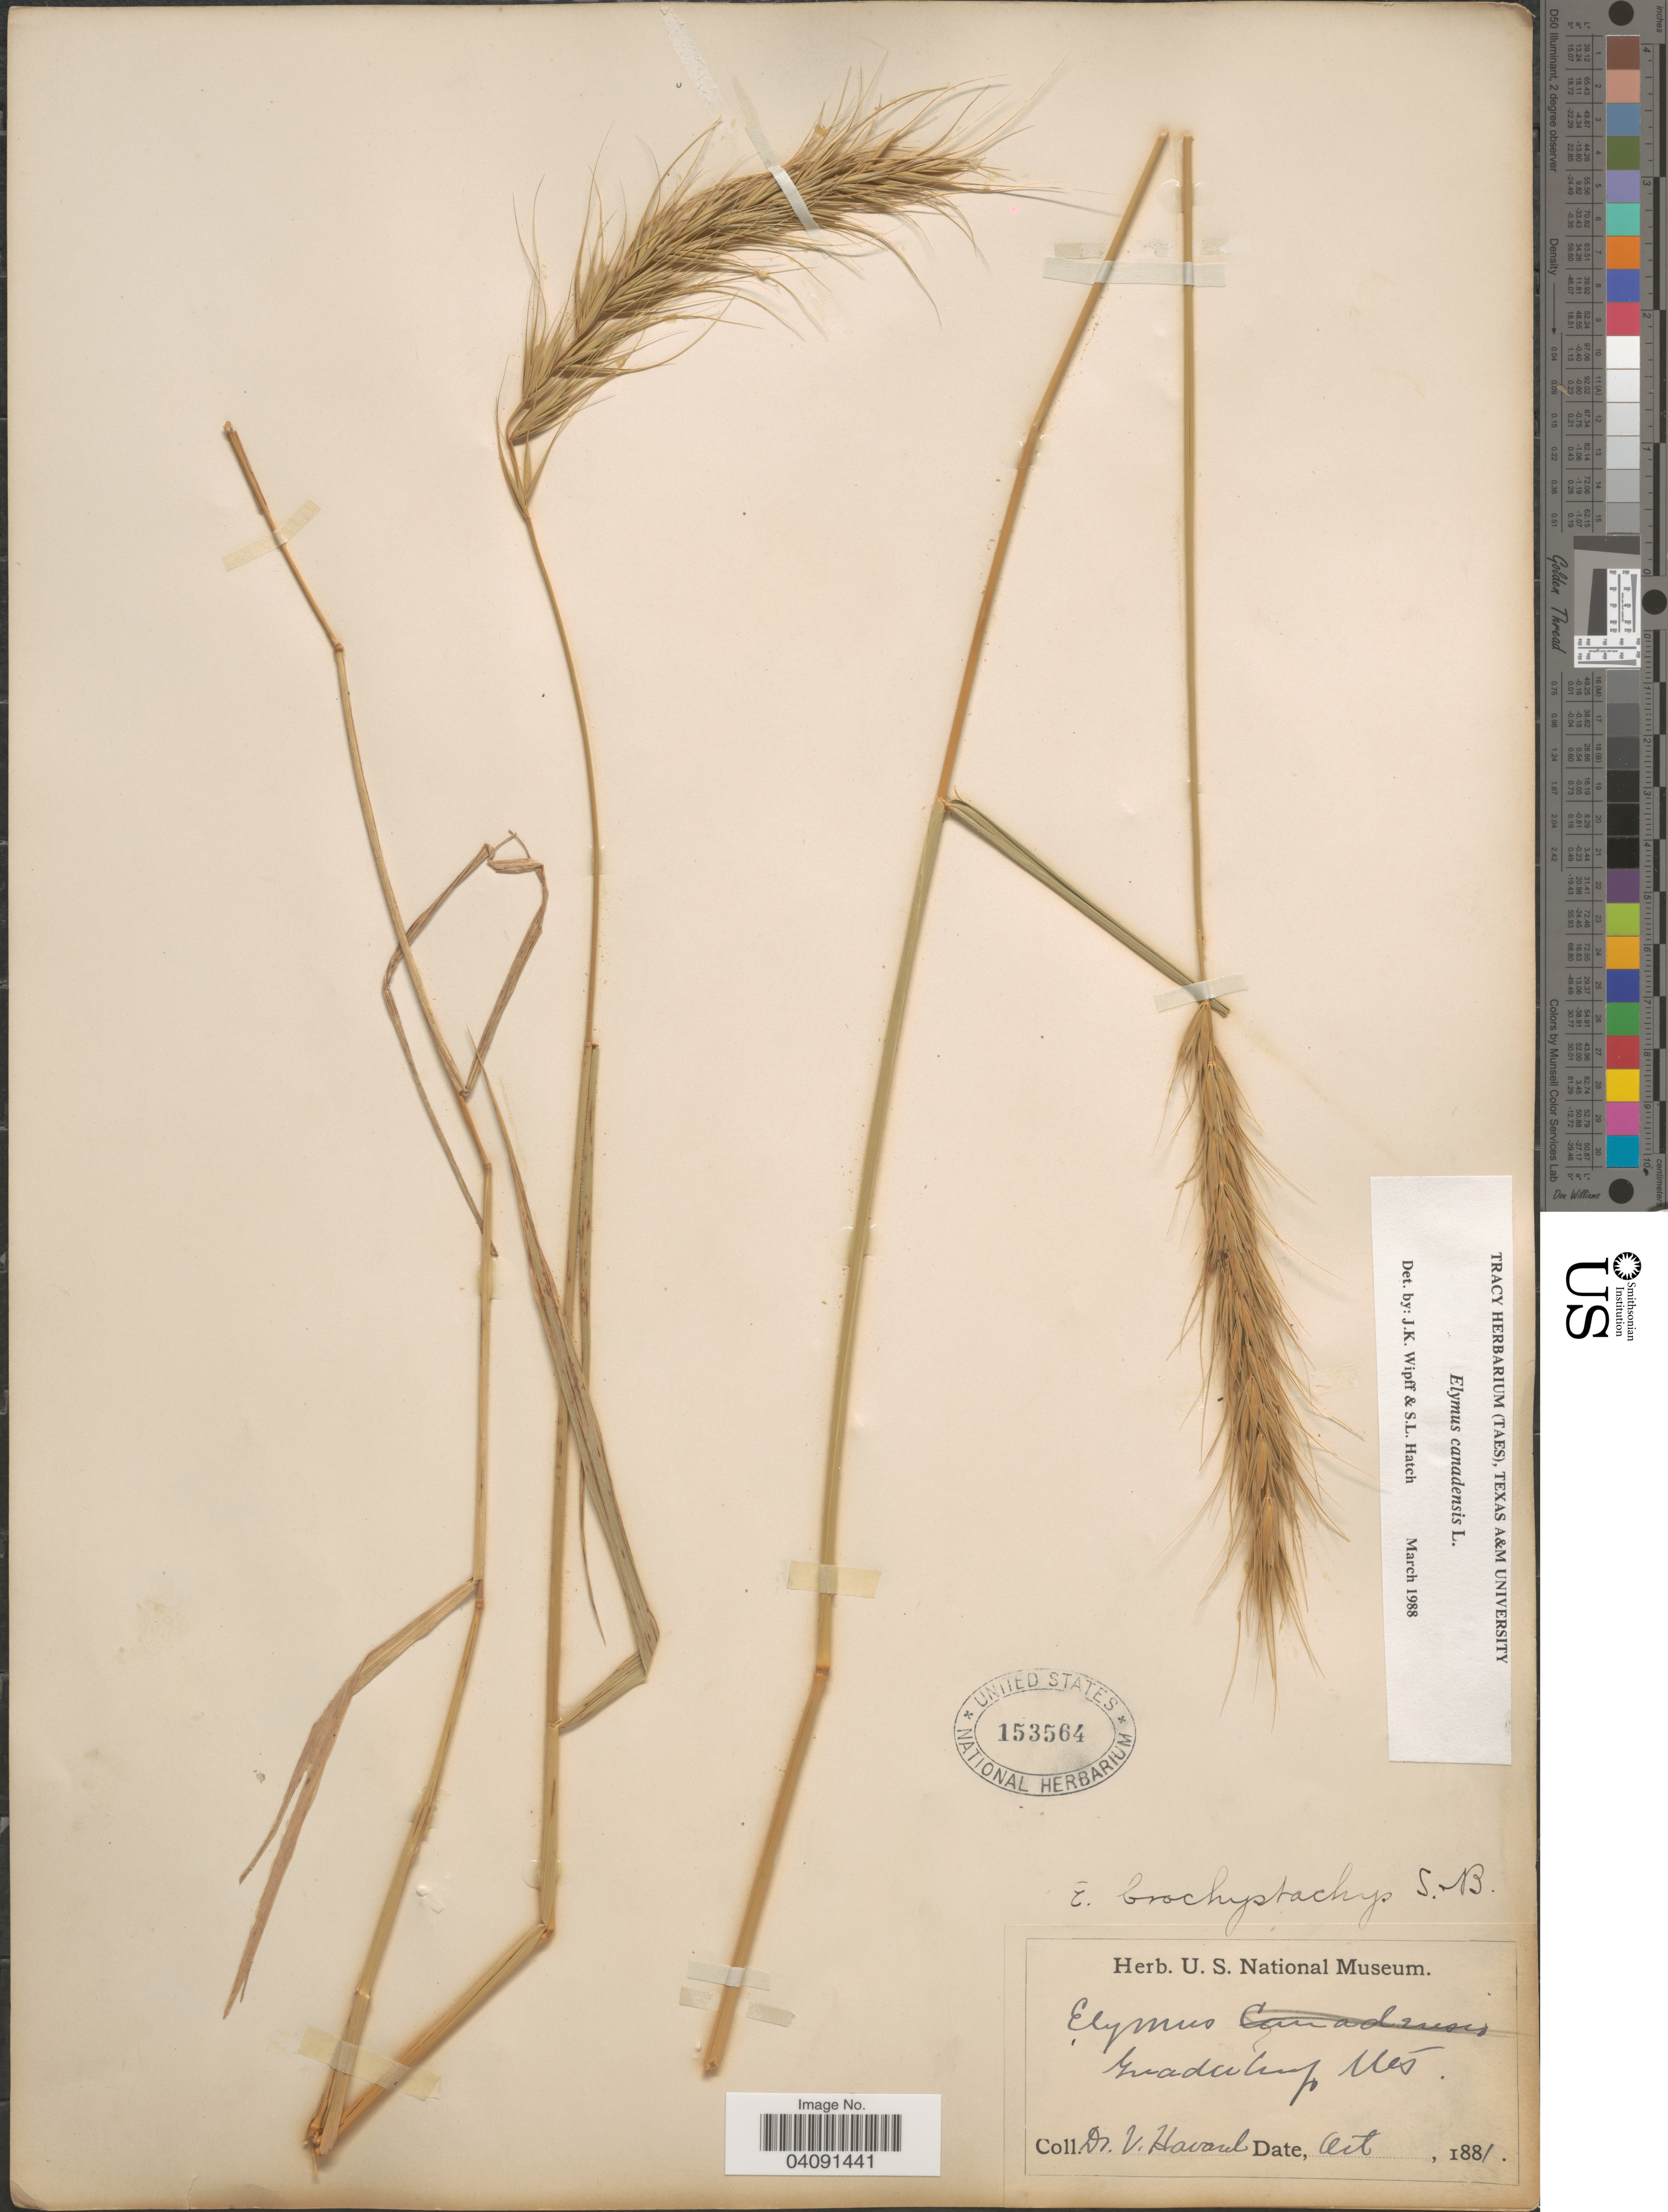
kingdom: Plantae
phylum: Tracheophyta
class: Liliopsida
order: Poales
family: Poaceae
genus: Elymus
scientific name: Elymus canadensis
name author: L.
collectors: V. Havard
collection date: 1881-10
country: Mexico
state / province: México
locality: Guadalupe.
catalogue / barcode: US 153564